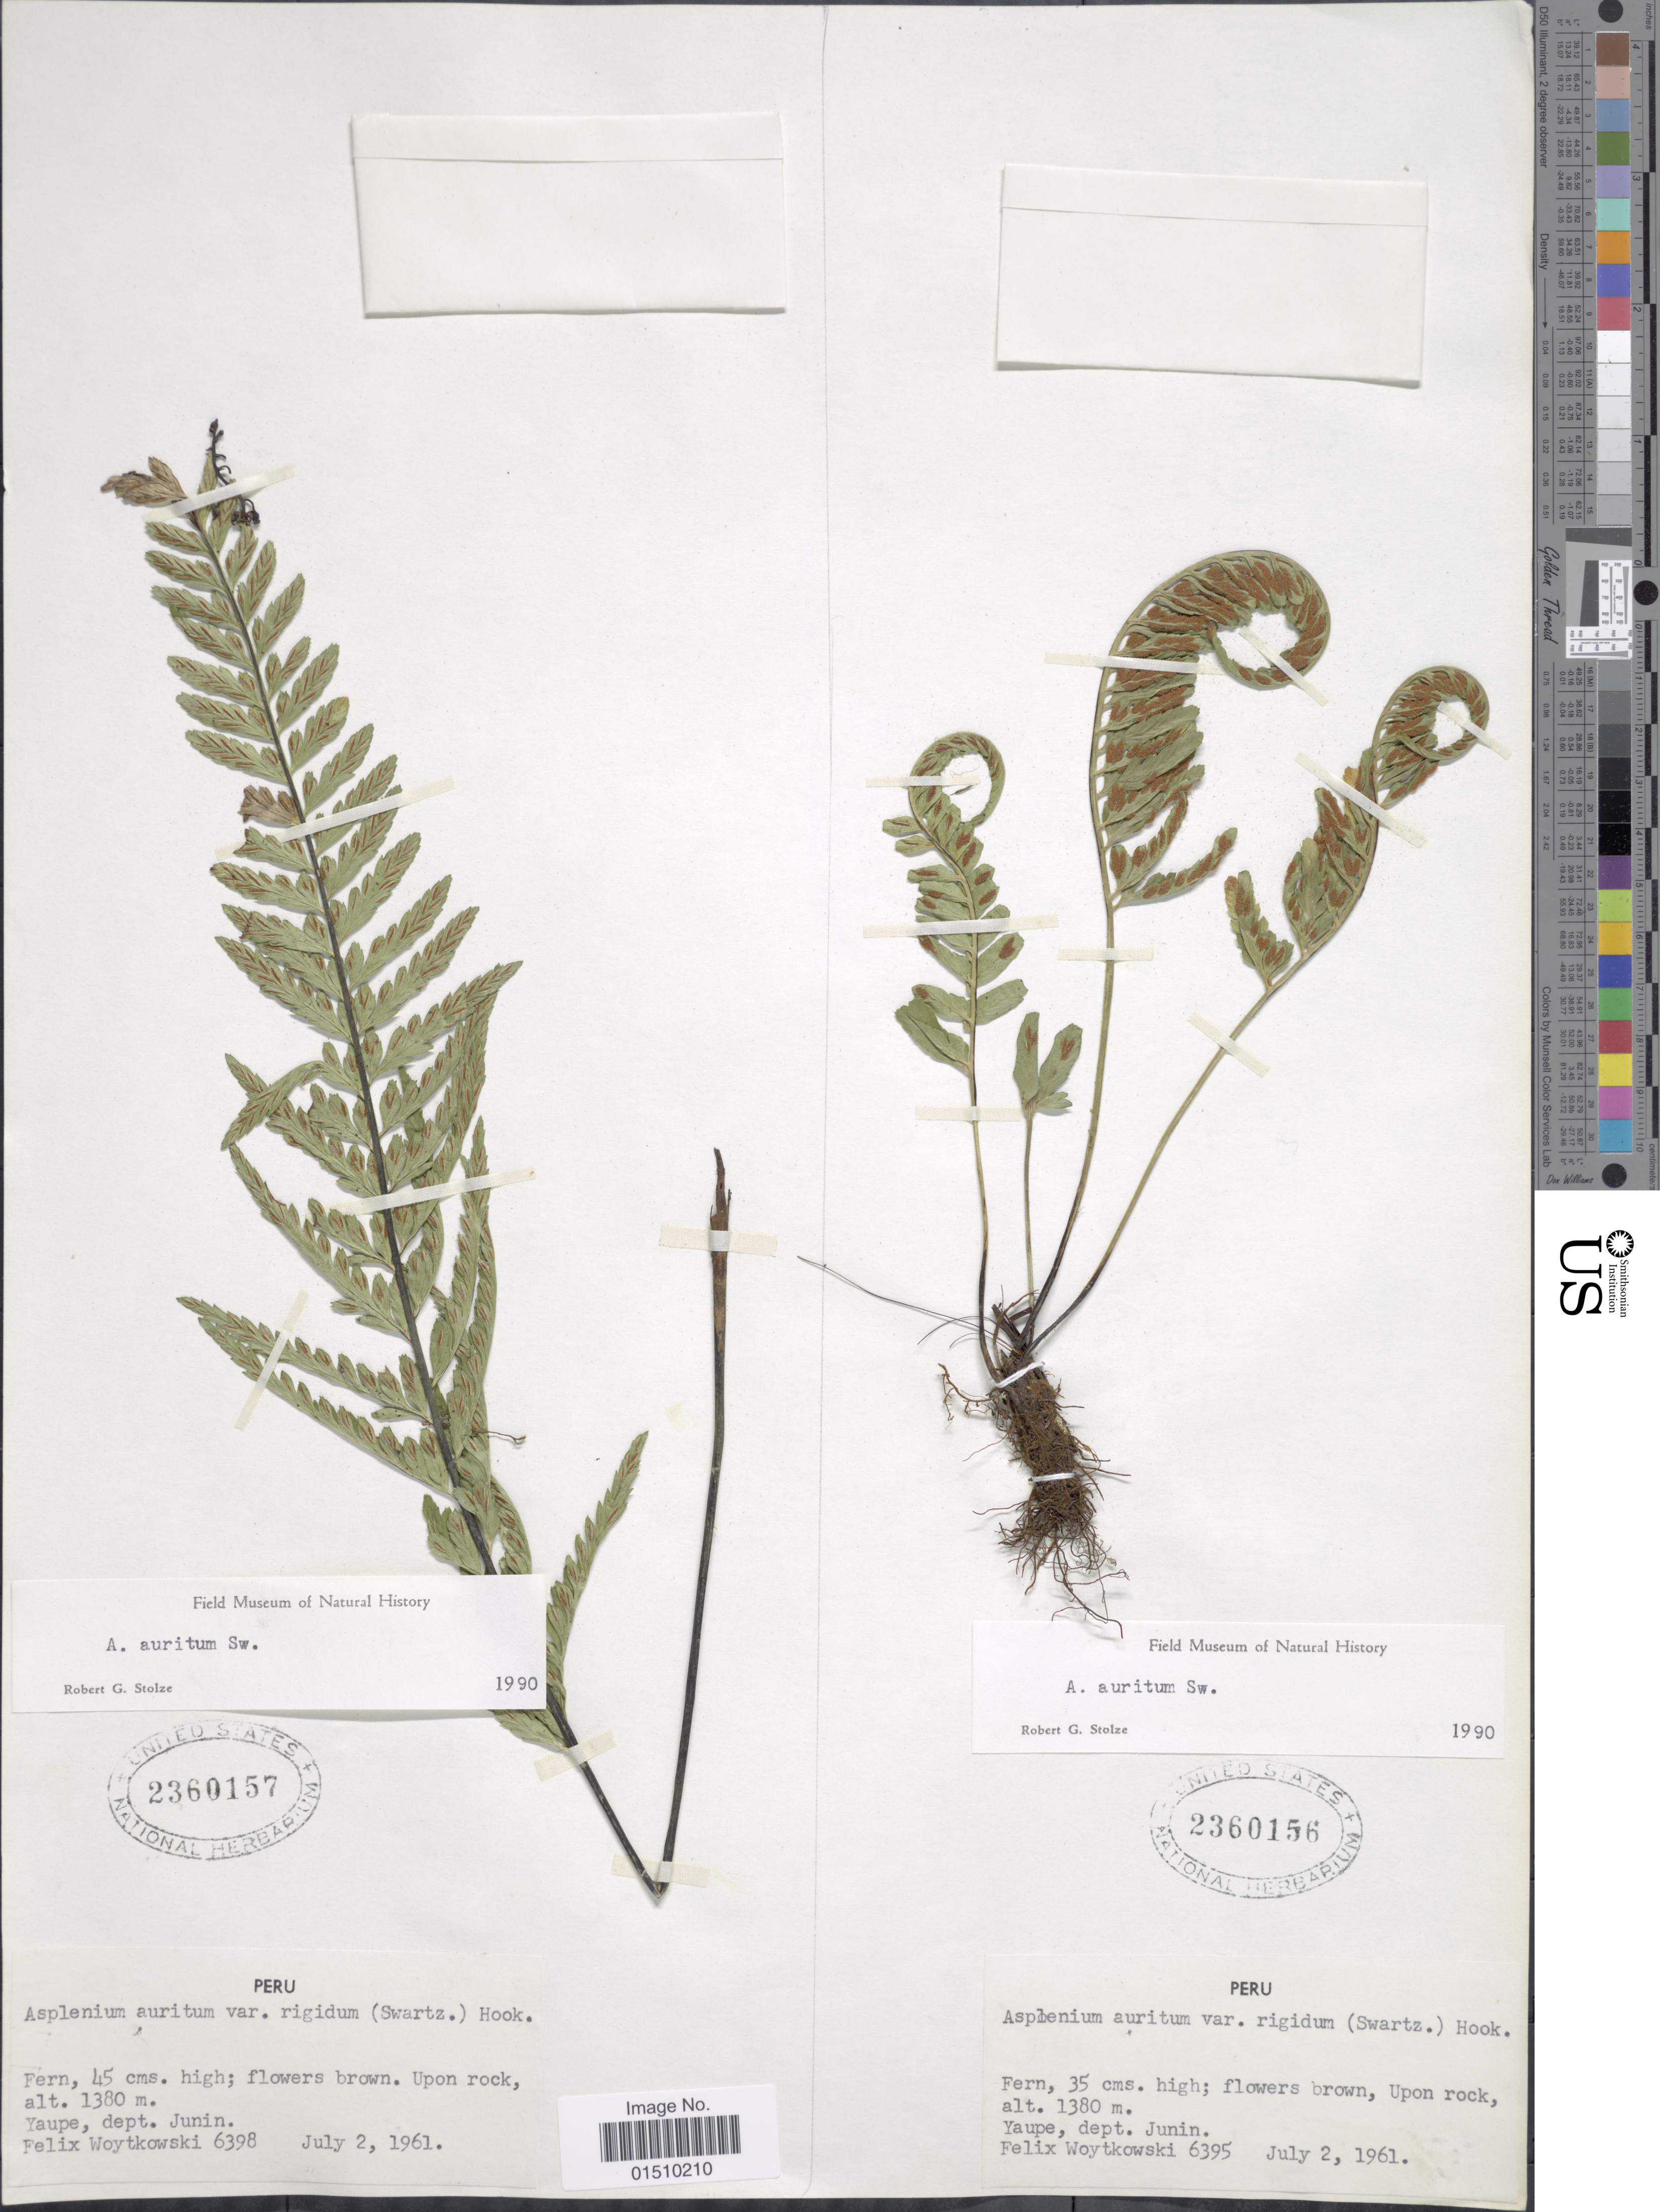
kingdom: Plantae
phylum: Tracheophyta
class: Polypodiopsida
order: Polypodiales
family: Aspleniaceae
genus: Asplenium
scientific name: Asplenium auritum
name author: Sw.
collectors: F. Woytkowski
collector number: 6395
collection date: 1961-07-02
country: Peru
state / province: Junín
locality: Peru, Yaupe, dept. Junin.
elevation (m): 1380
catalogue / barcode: US 2360156-2